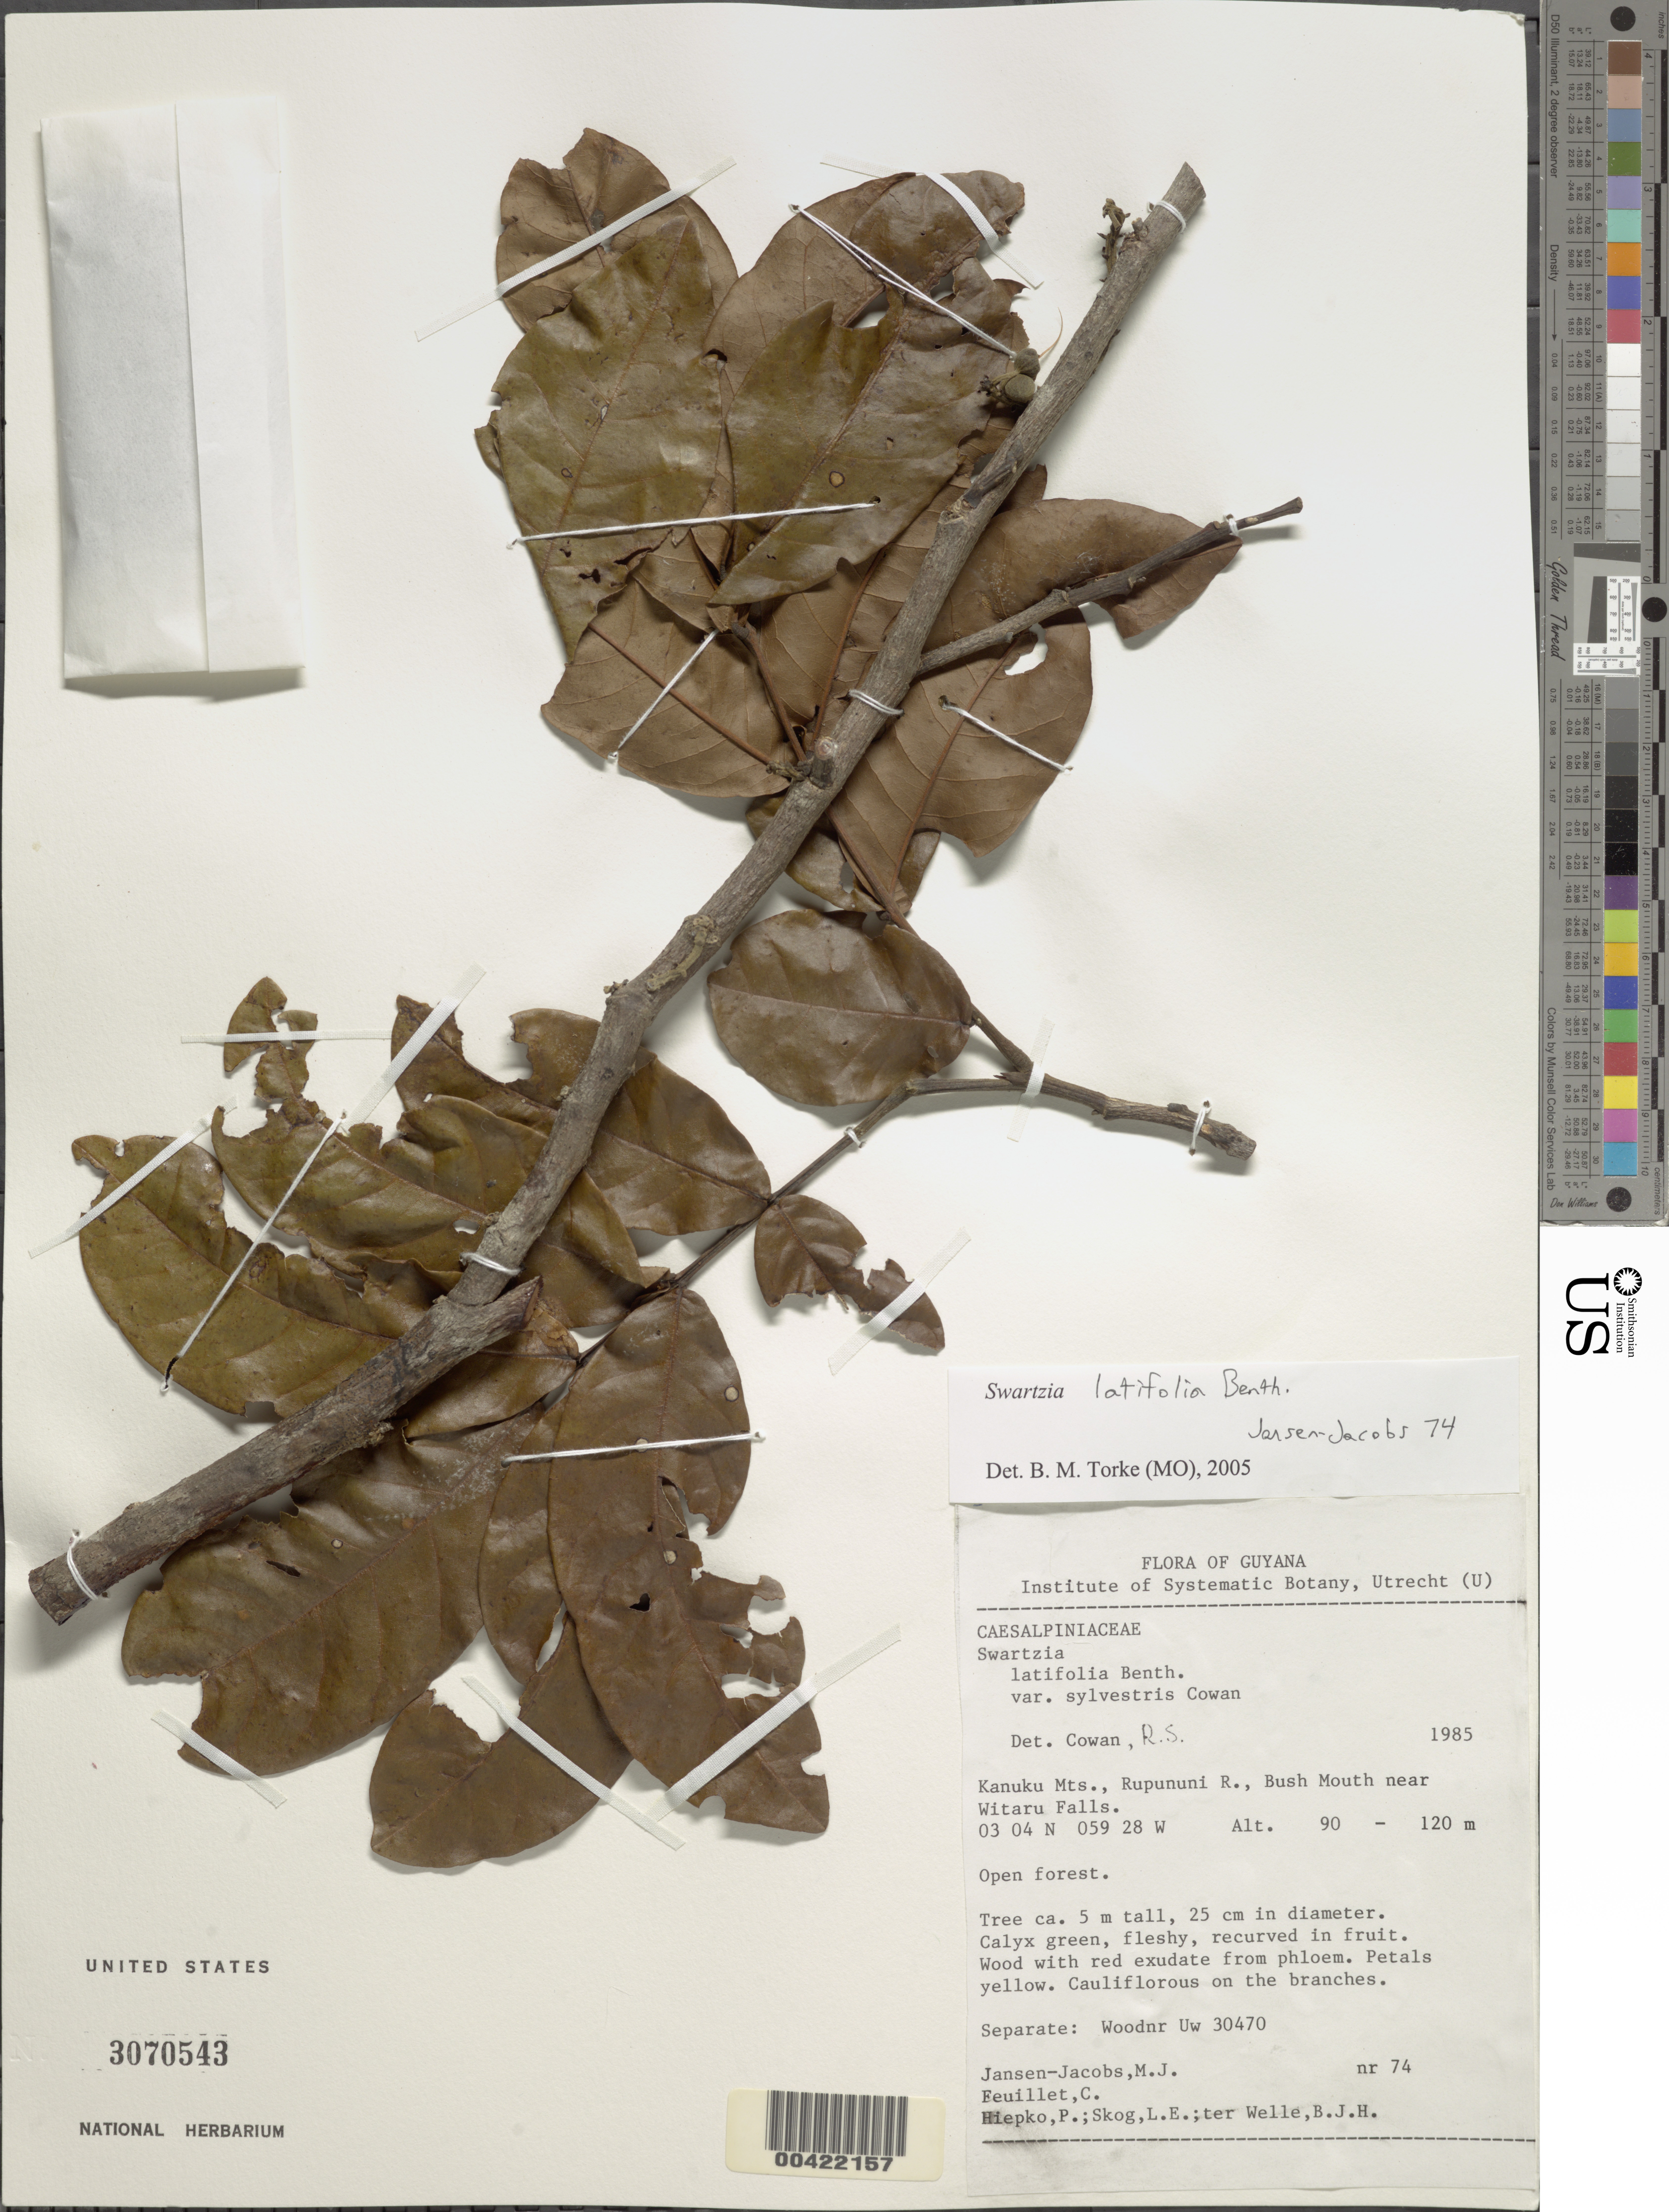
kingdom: Plantae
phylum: Tracheophyta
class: Magnoliopsida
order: Fabales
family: Fabaceae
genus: Swartzia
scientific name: Swartzia latifolia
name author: Benth.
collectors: M. J. Jansen-Jacobs, C. Feuillet, P. H. Hiepko, L. E. Skog & B. Welle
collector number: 74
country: Guyana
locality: Witaru falls, bush mouth near; rupuruni river; kanuku mtns.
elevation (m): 90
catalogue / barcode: US 3070543